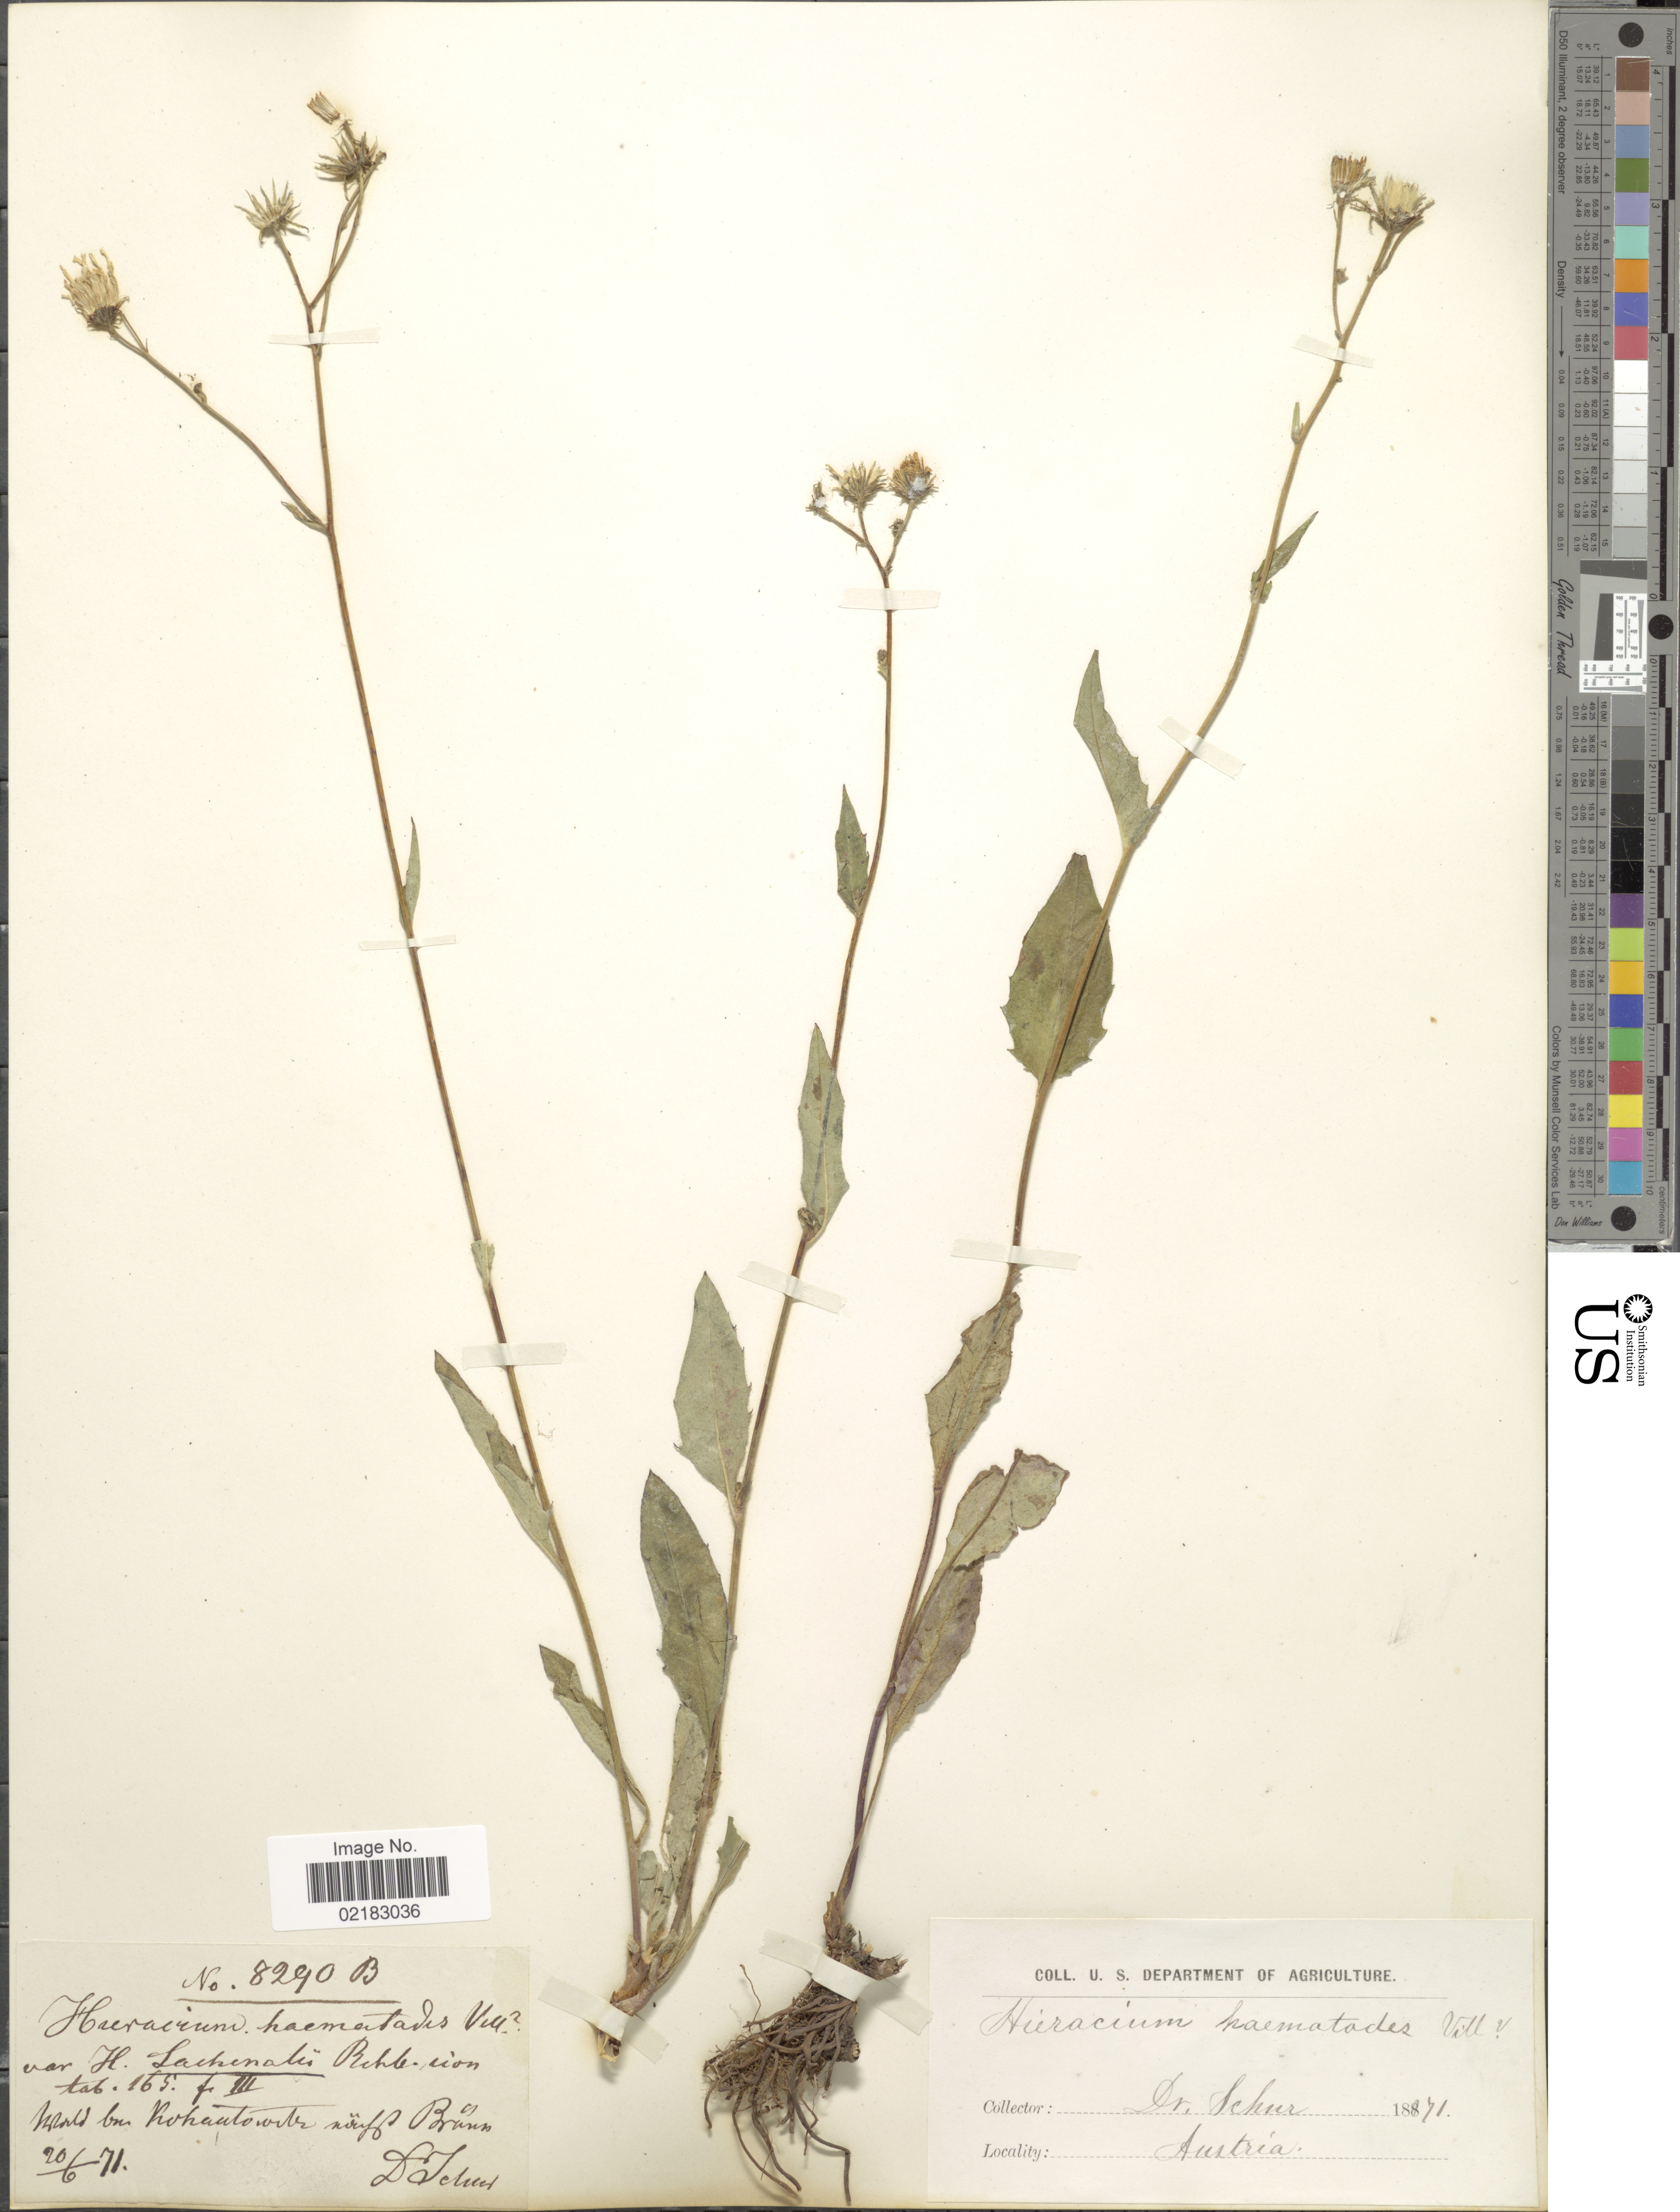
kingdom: Plantae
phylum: Tracheophyta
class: Magnoliopsida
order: Asterales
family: Asteraceae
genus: Hieracium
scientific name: Hieracium haematodes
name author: Vill.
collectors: Schur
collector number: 8290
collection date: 1871-06-20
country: Australia